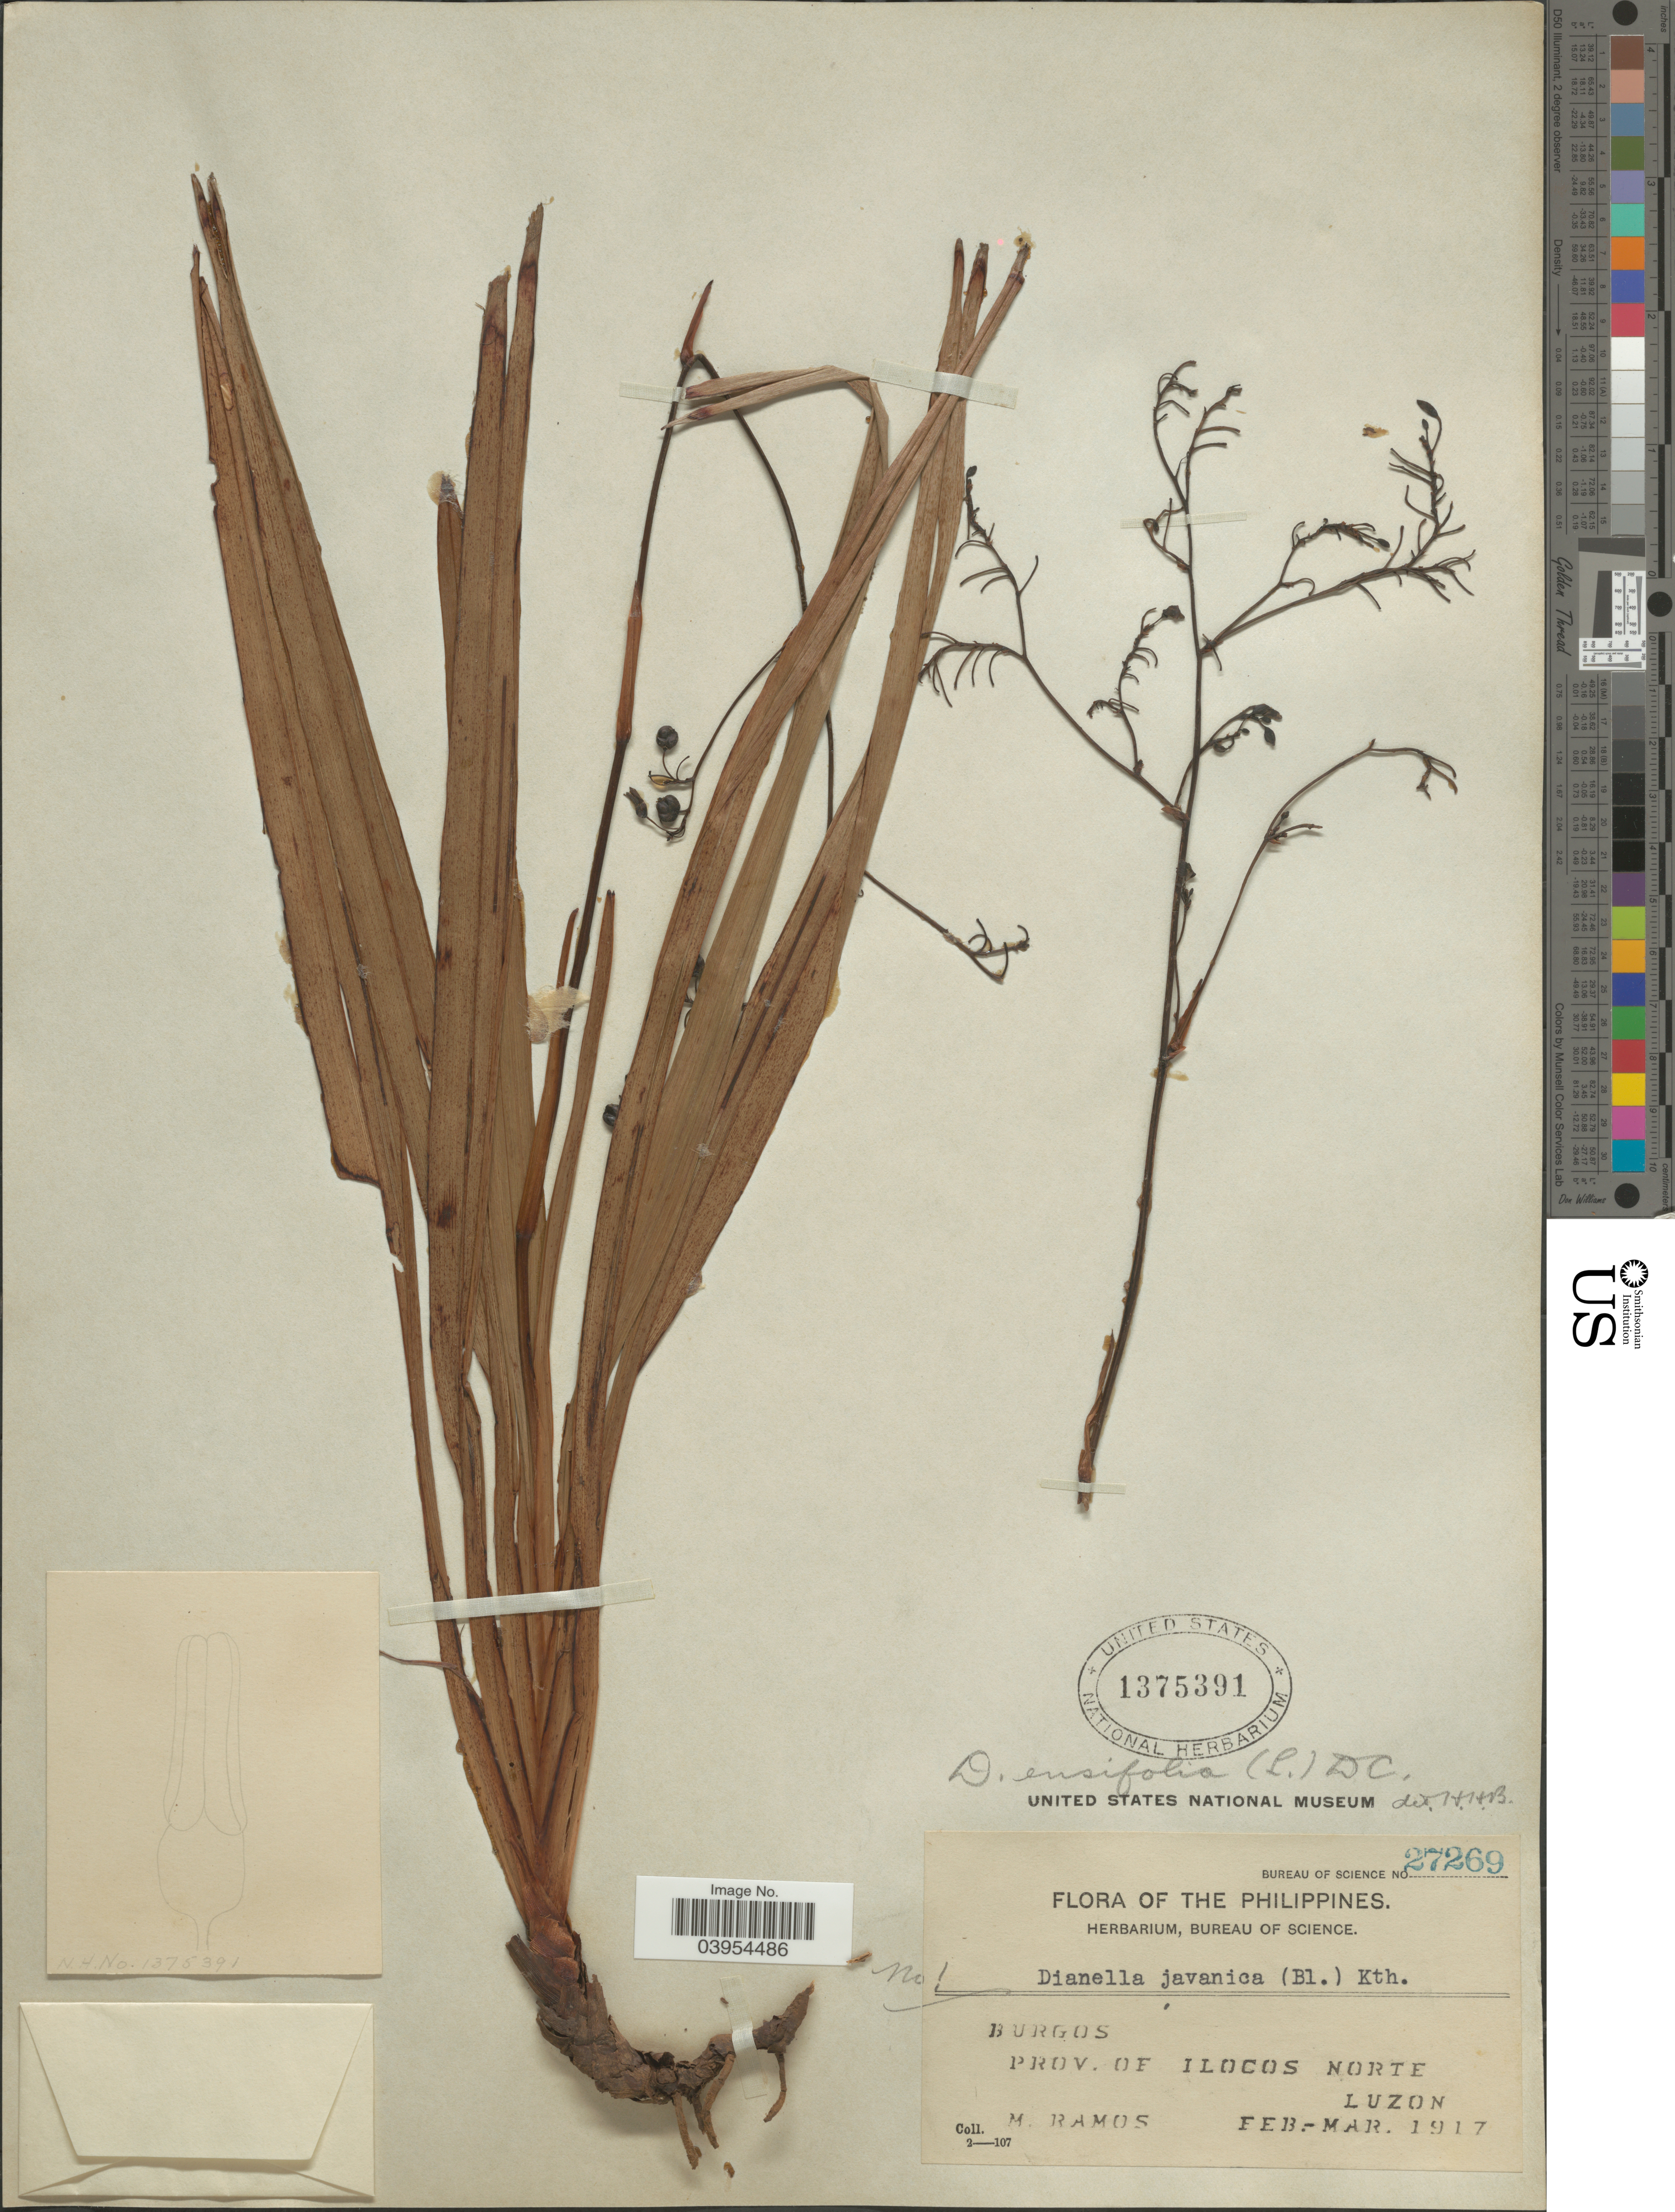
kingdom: Plantae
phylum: Tracheophyta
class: Liliopsida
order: Asparagales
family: Asphodelaceae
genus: Dianella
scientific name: Dianella ensifolia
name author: (L.) DC.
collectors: M. Ramos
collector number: Bureau of Science 27269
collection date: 1917-02/1917-03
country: Philippines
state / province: Ilocos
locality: Burgos. Prov. of Ilocos Norte. Luzon.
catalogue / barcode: US 1375391